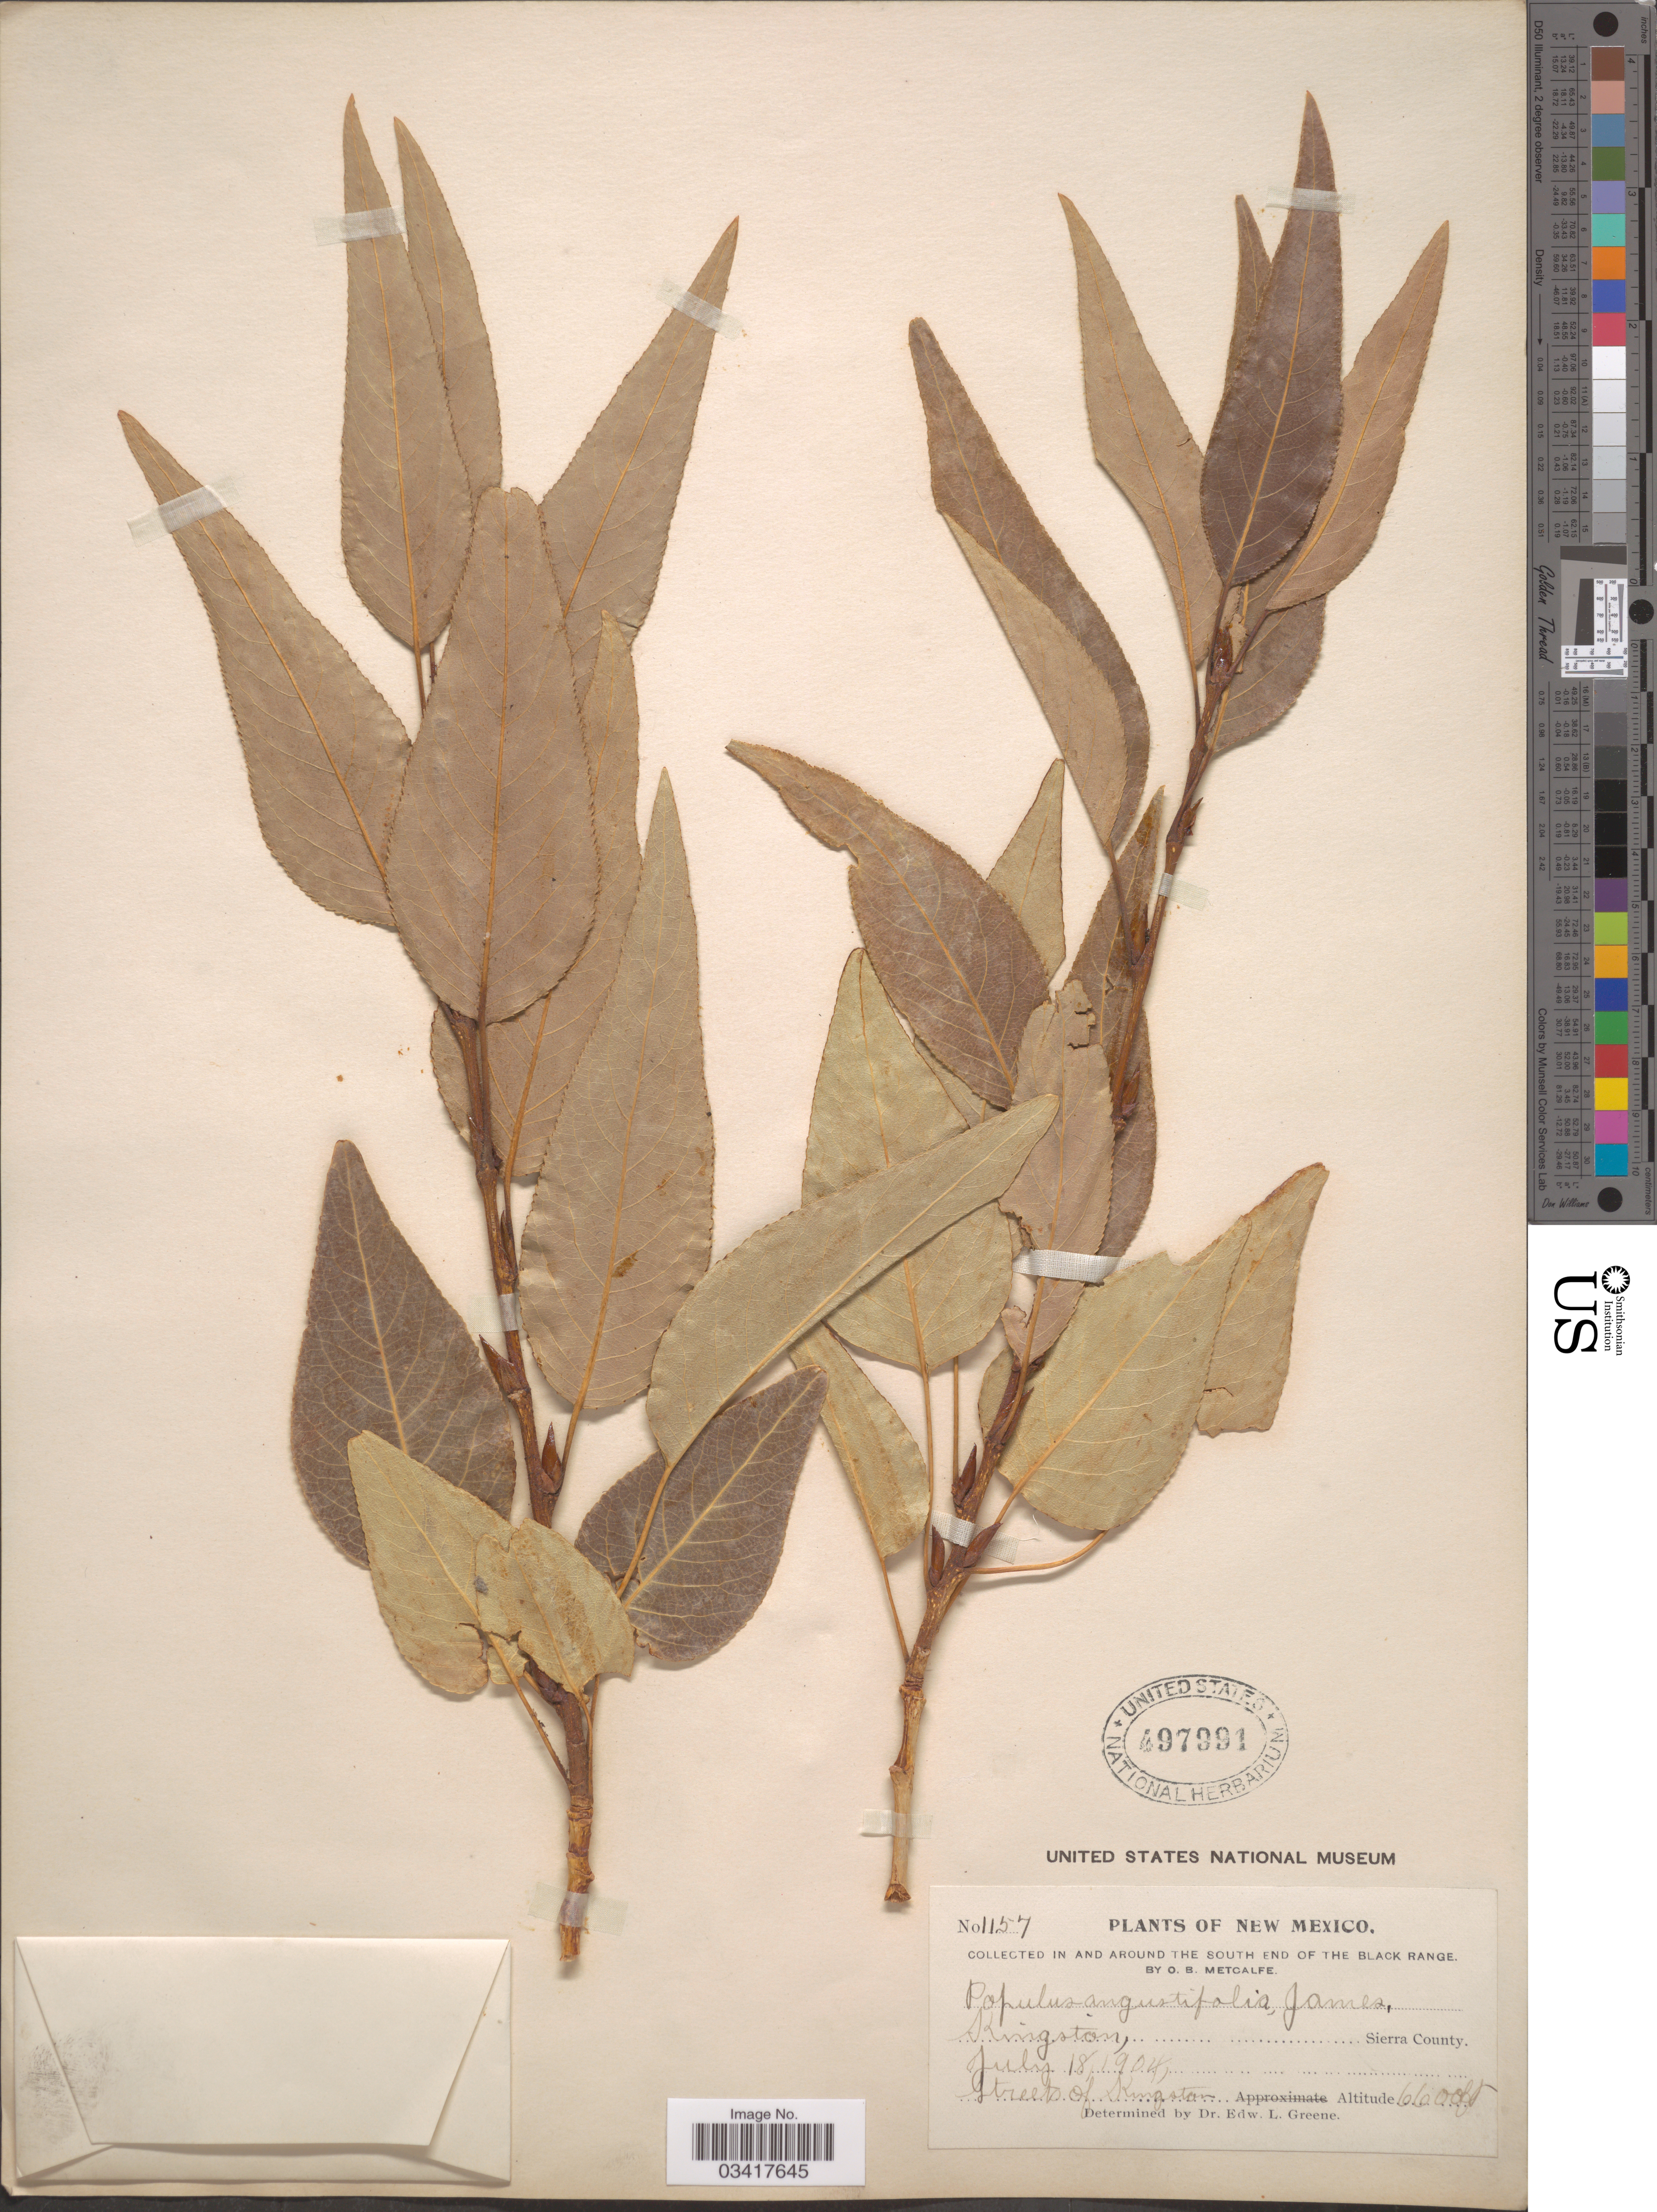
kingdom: Plantae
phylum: Tracheophyta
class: Magnoliopsida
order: Malpighiales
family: Salicaceae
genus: Populus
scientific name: Populus angustifolia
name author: E. James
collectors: O. B. Metcalfe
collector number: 1157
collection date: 1904-07-18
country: United States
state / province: New Mexico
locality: In and around the south end of the Black Range. Kingston, Sierra County. Streets of Kingston.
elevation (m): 2012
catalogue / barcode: US 497991